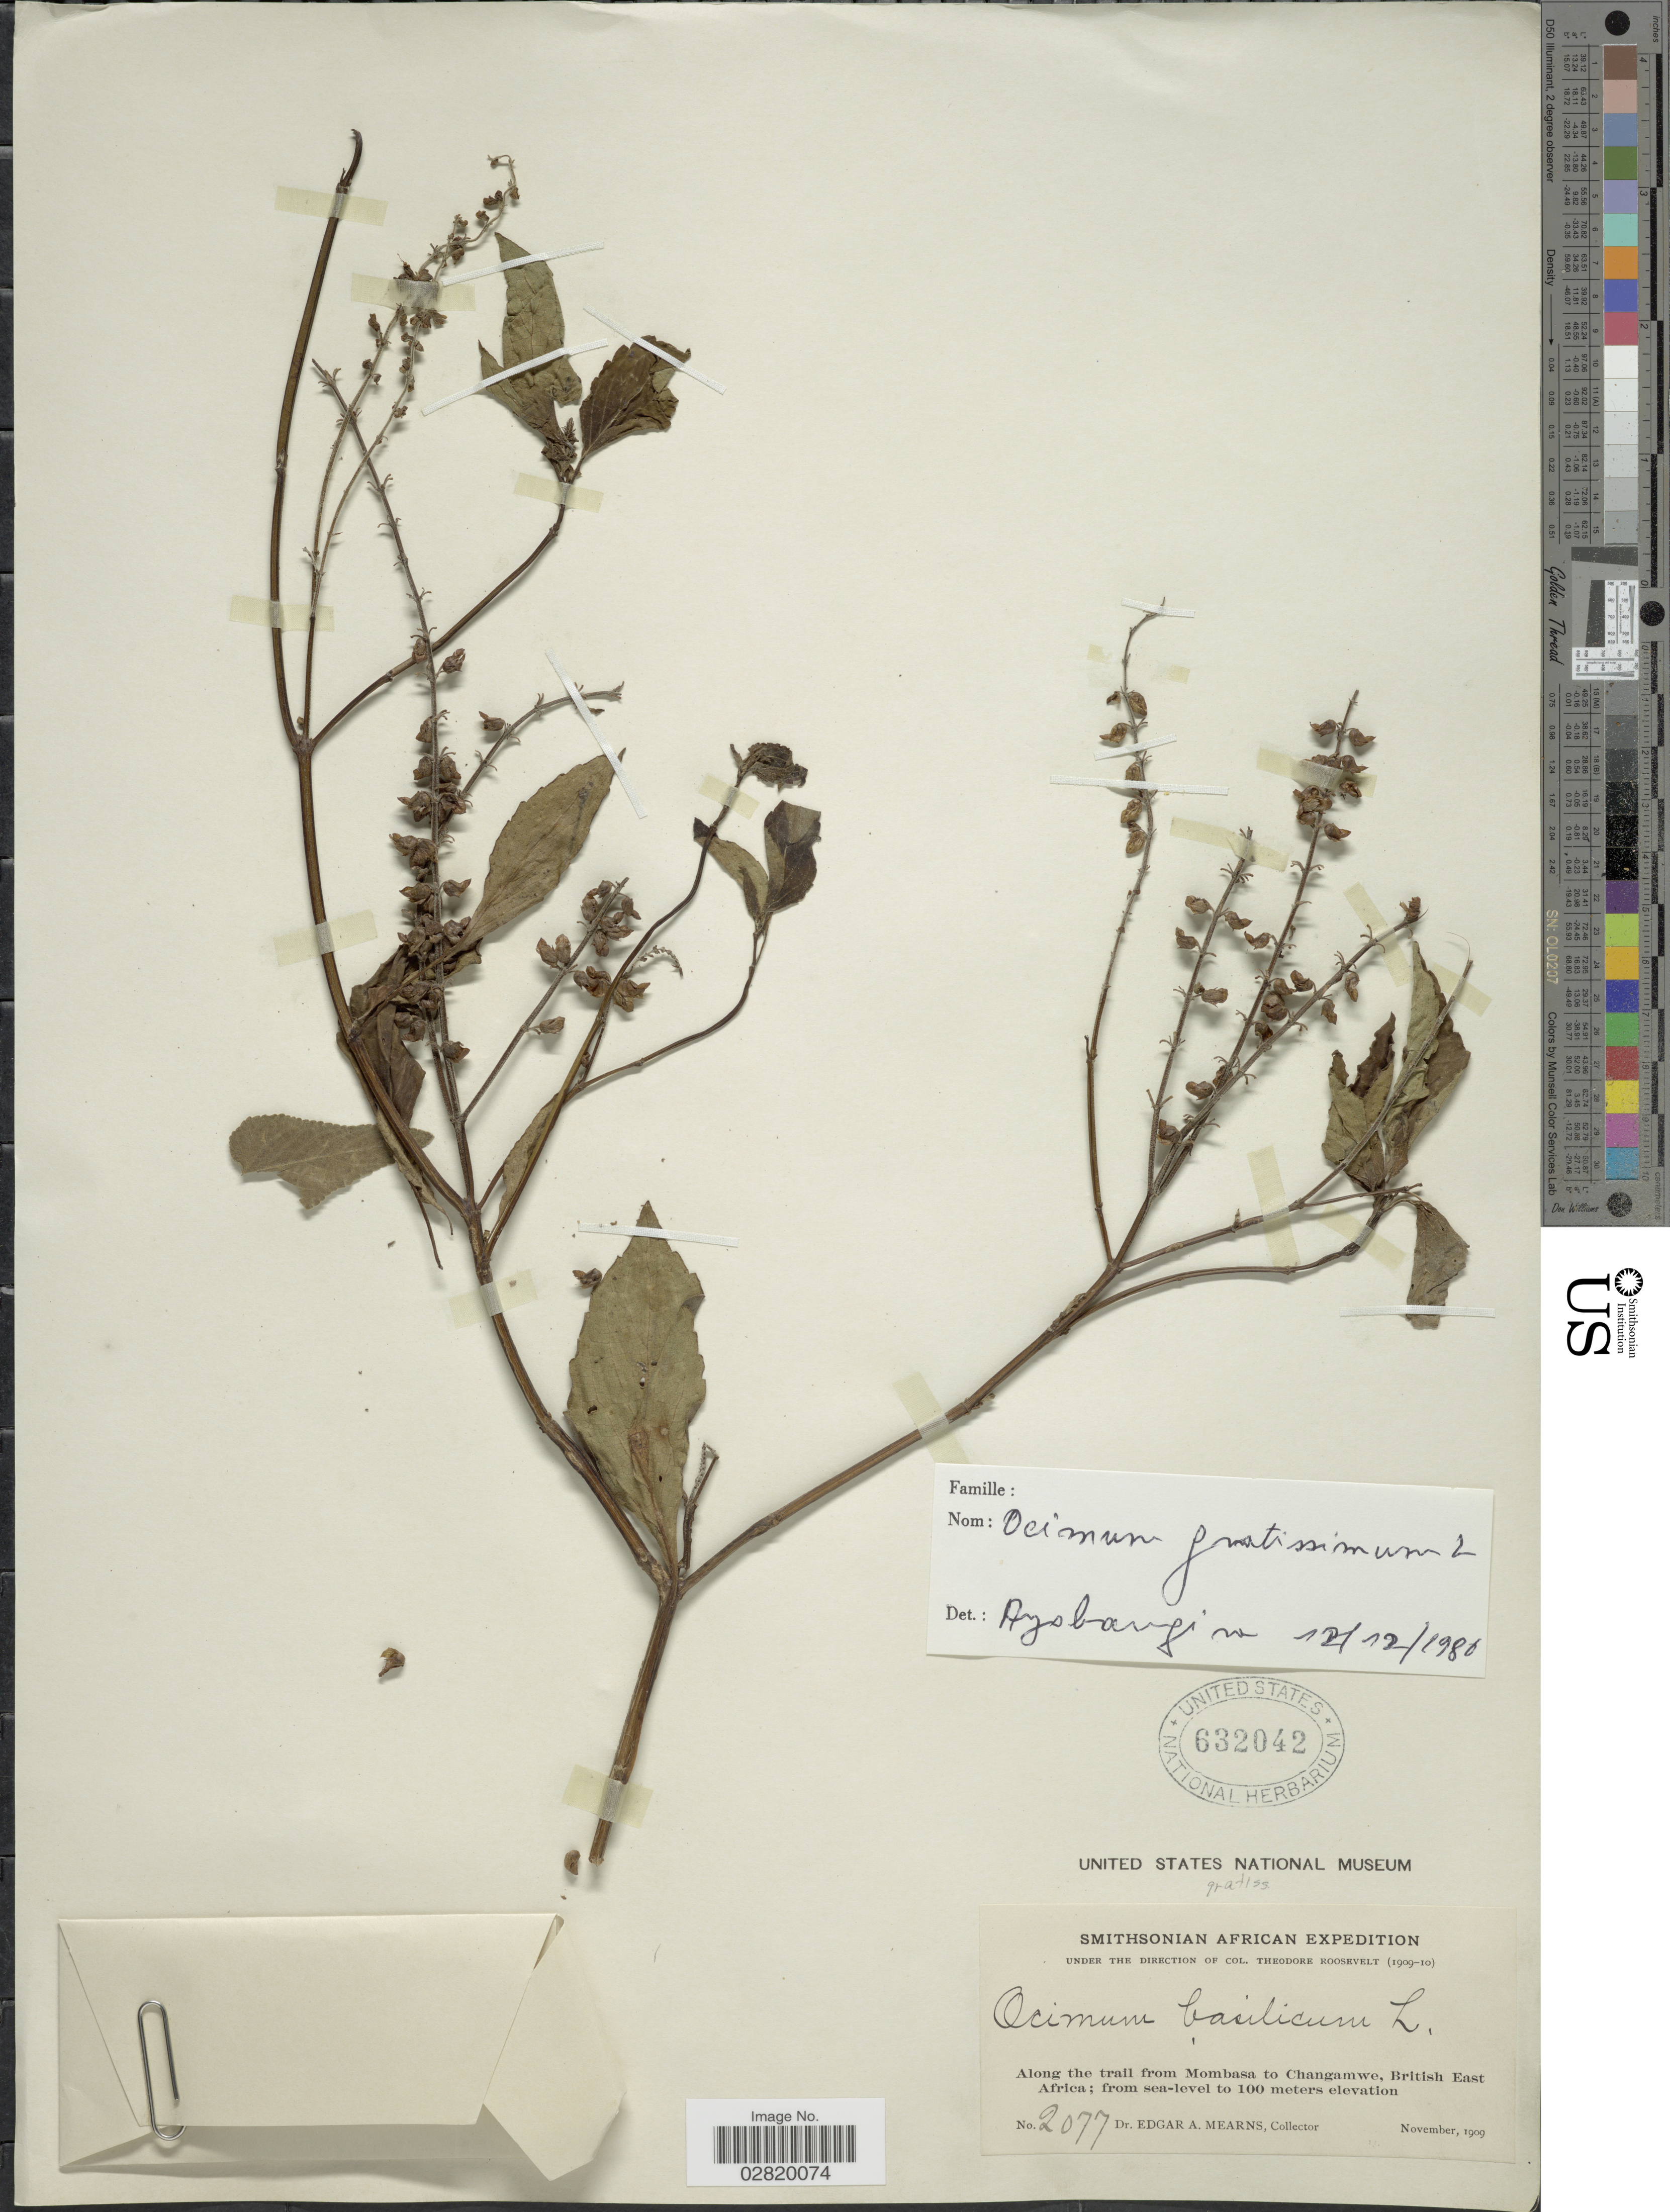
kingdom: Plantae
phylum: Tracheophyta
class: Magnoliopsida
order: Lamiales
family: Lamiaceae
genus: Ocimum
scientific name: Ocimum gratissimum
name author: L.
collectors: E. A. Mearns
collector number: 2077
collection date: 1909-11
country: Kenya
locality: Along the trail from Mombasa to Changamwe, British East Africa.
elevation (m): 0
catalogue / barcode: US 632042